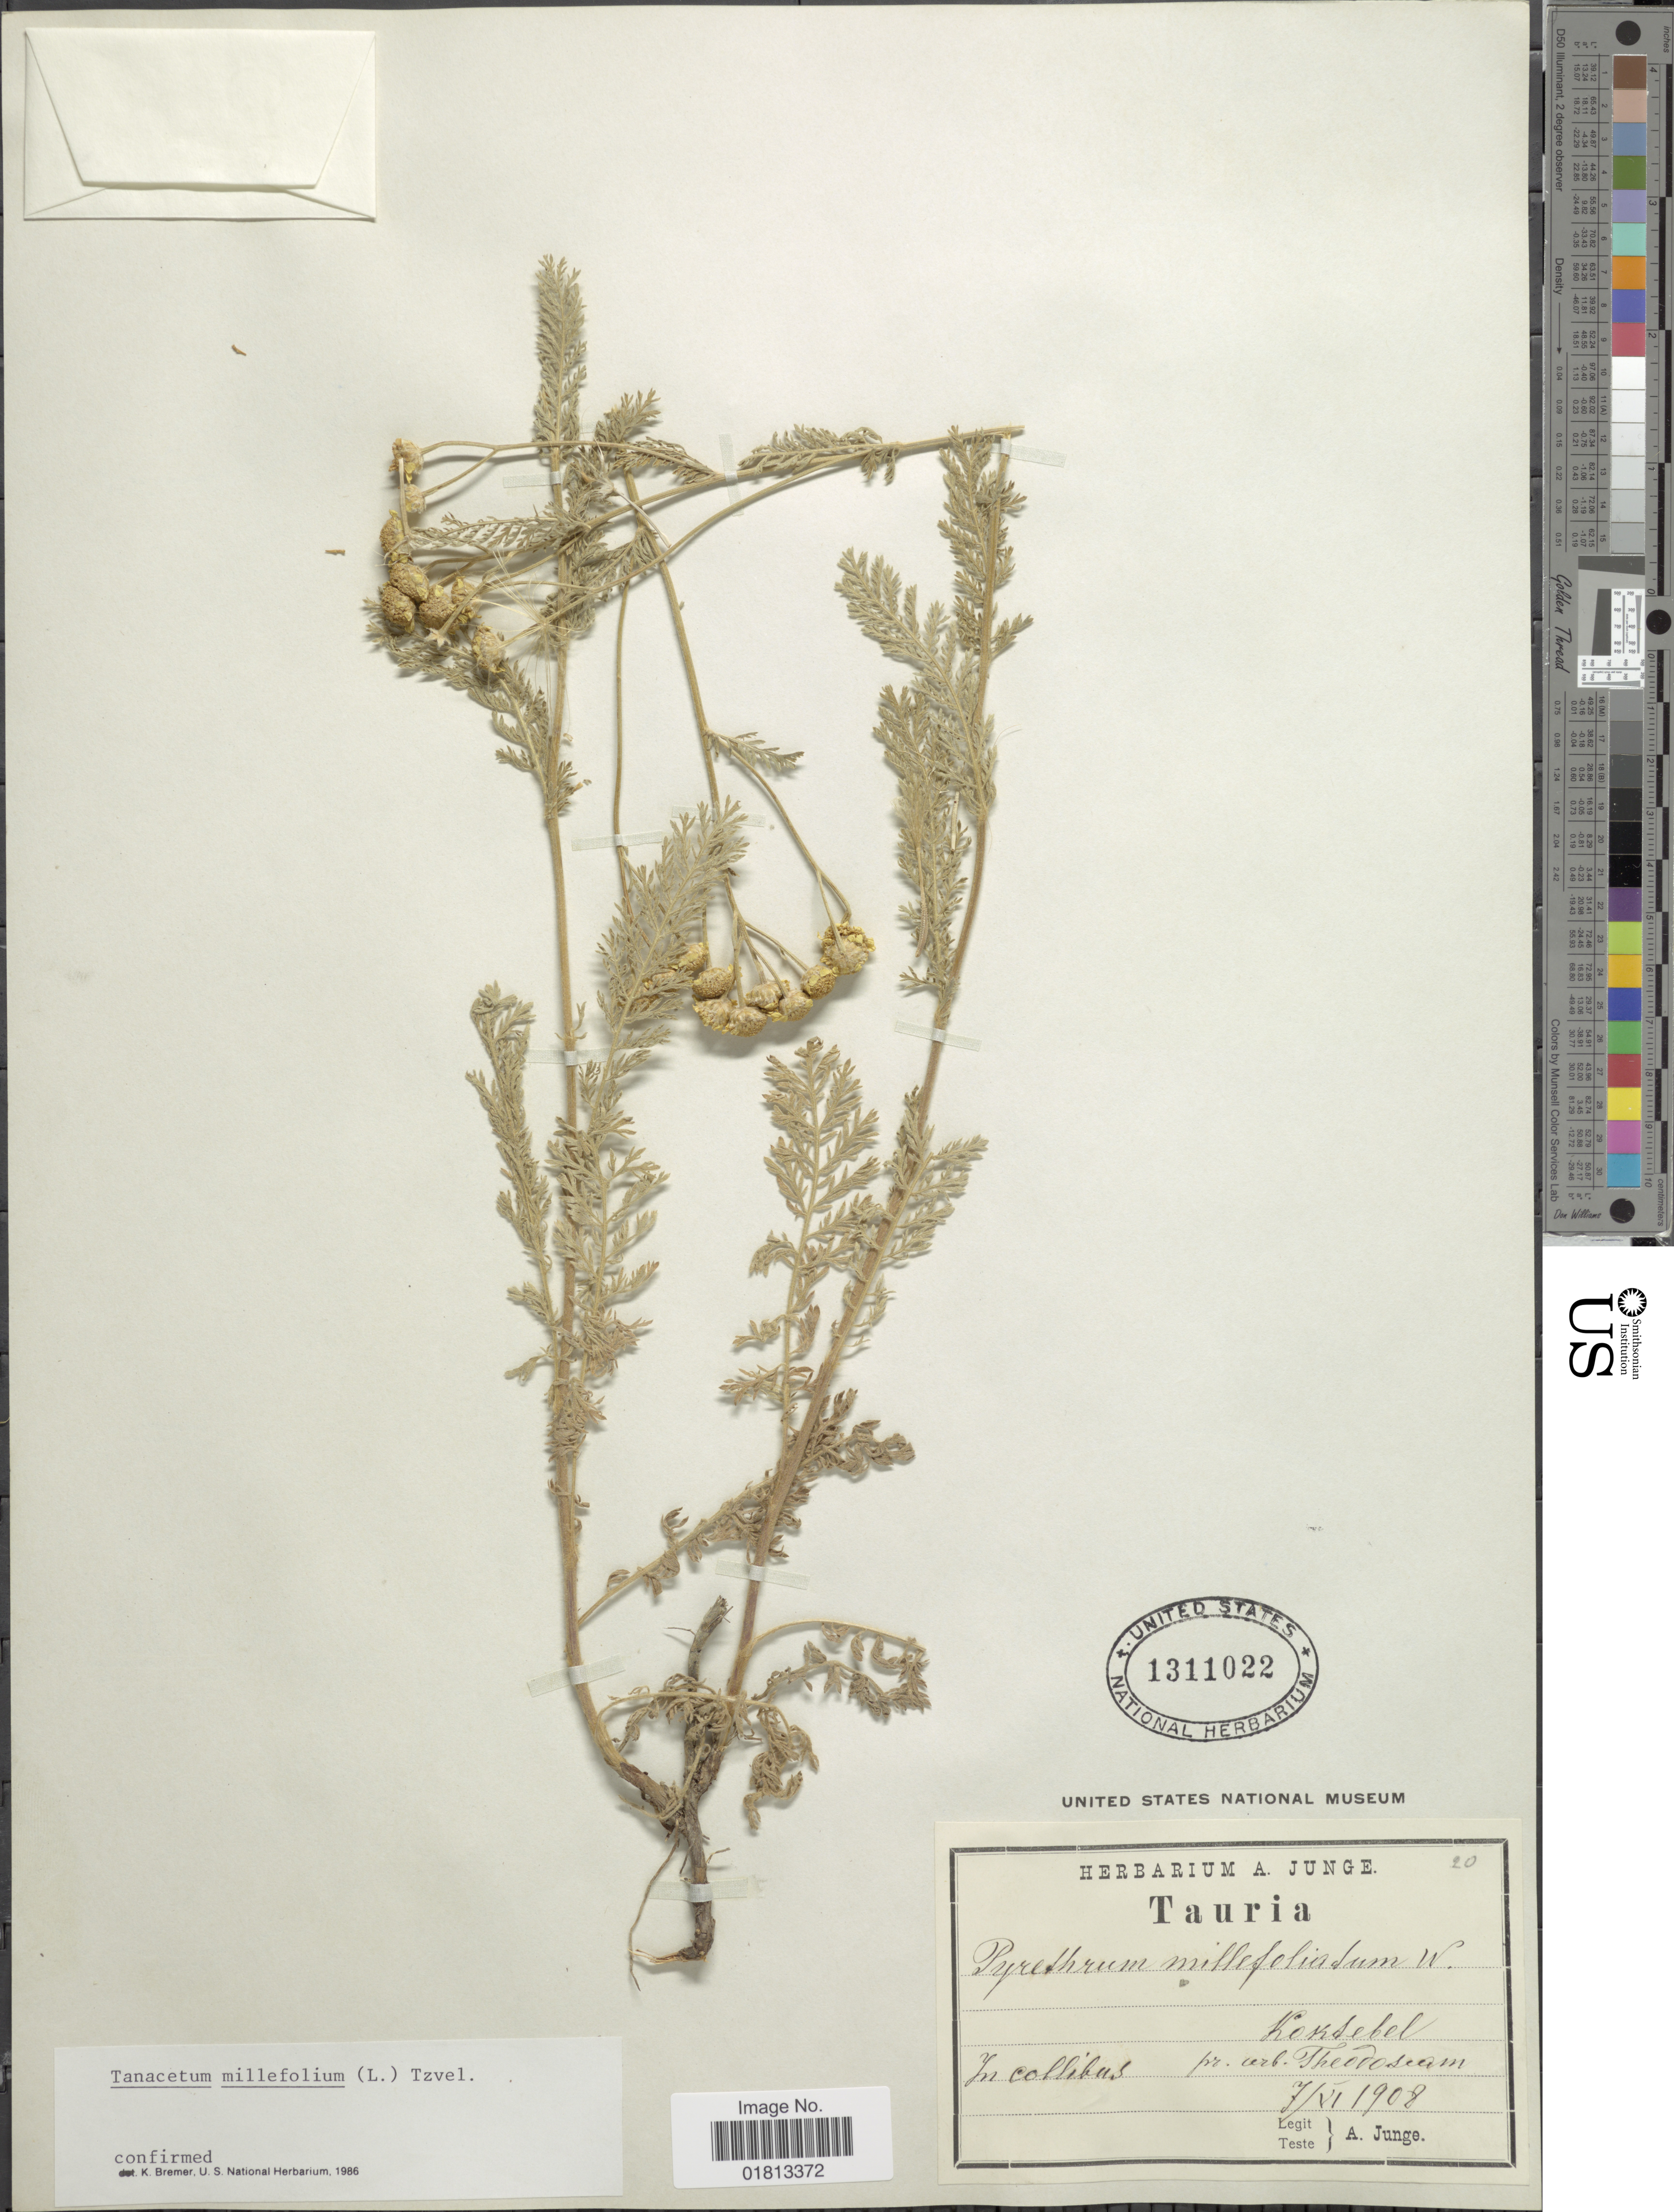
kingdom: Plantae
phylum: Tracheophyta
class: Magnoliopsida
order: Asterales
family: Asteraceae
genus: Tanacetum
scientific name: Tanacetum millefolium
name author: (L.) Tzvelev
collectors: A. Junge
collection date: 1908-06-07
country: Peru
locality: Tauria, In collibus, Koksebel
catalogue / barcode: US 1311022